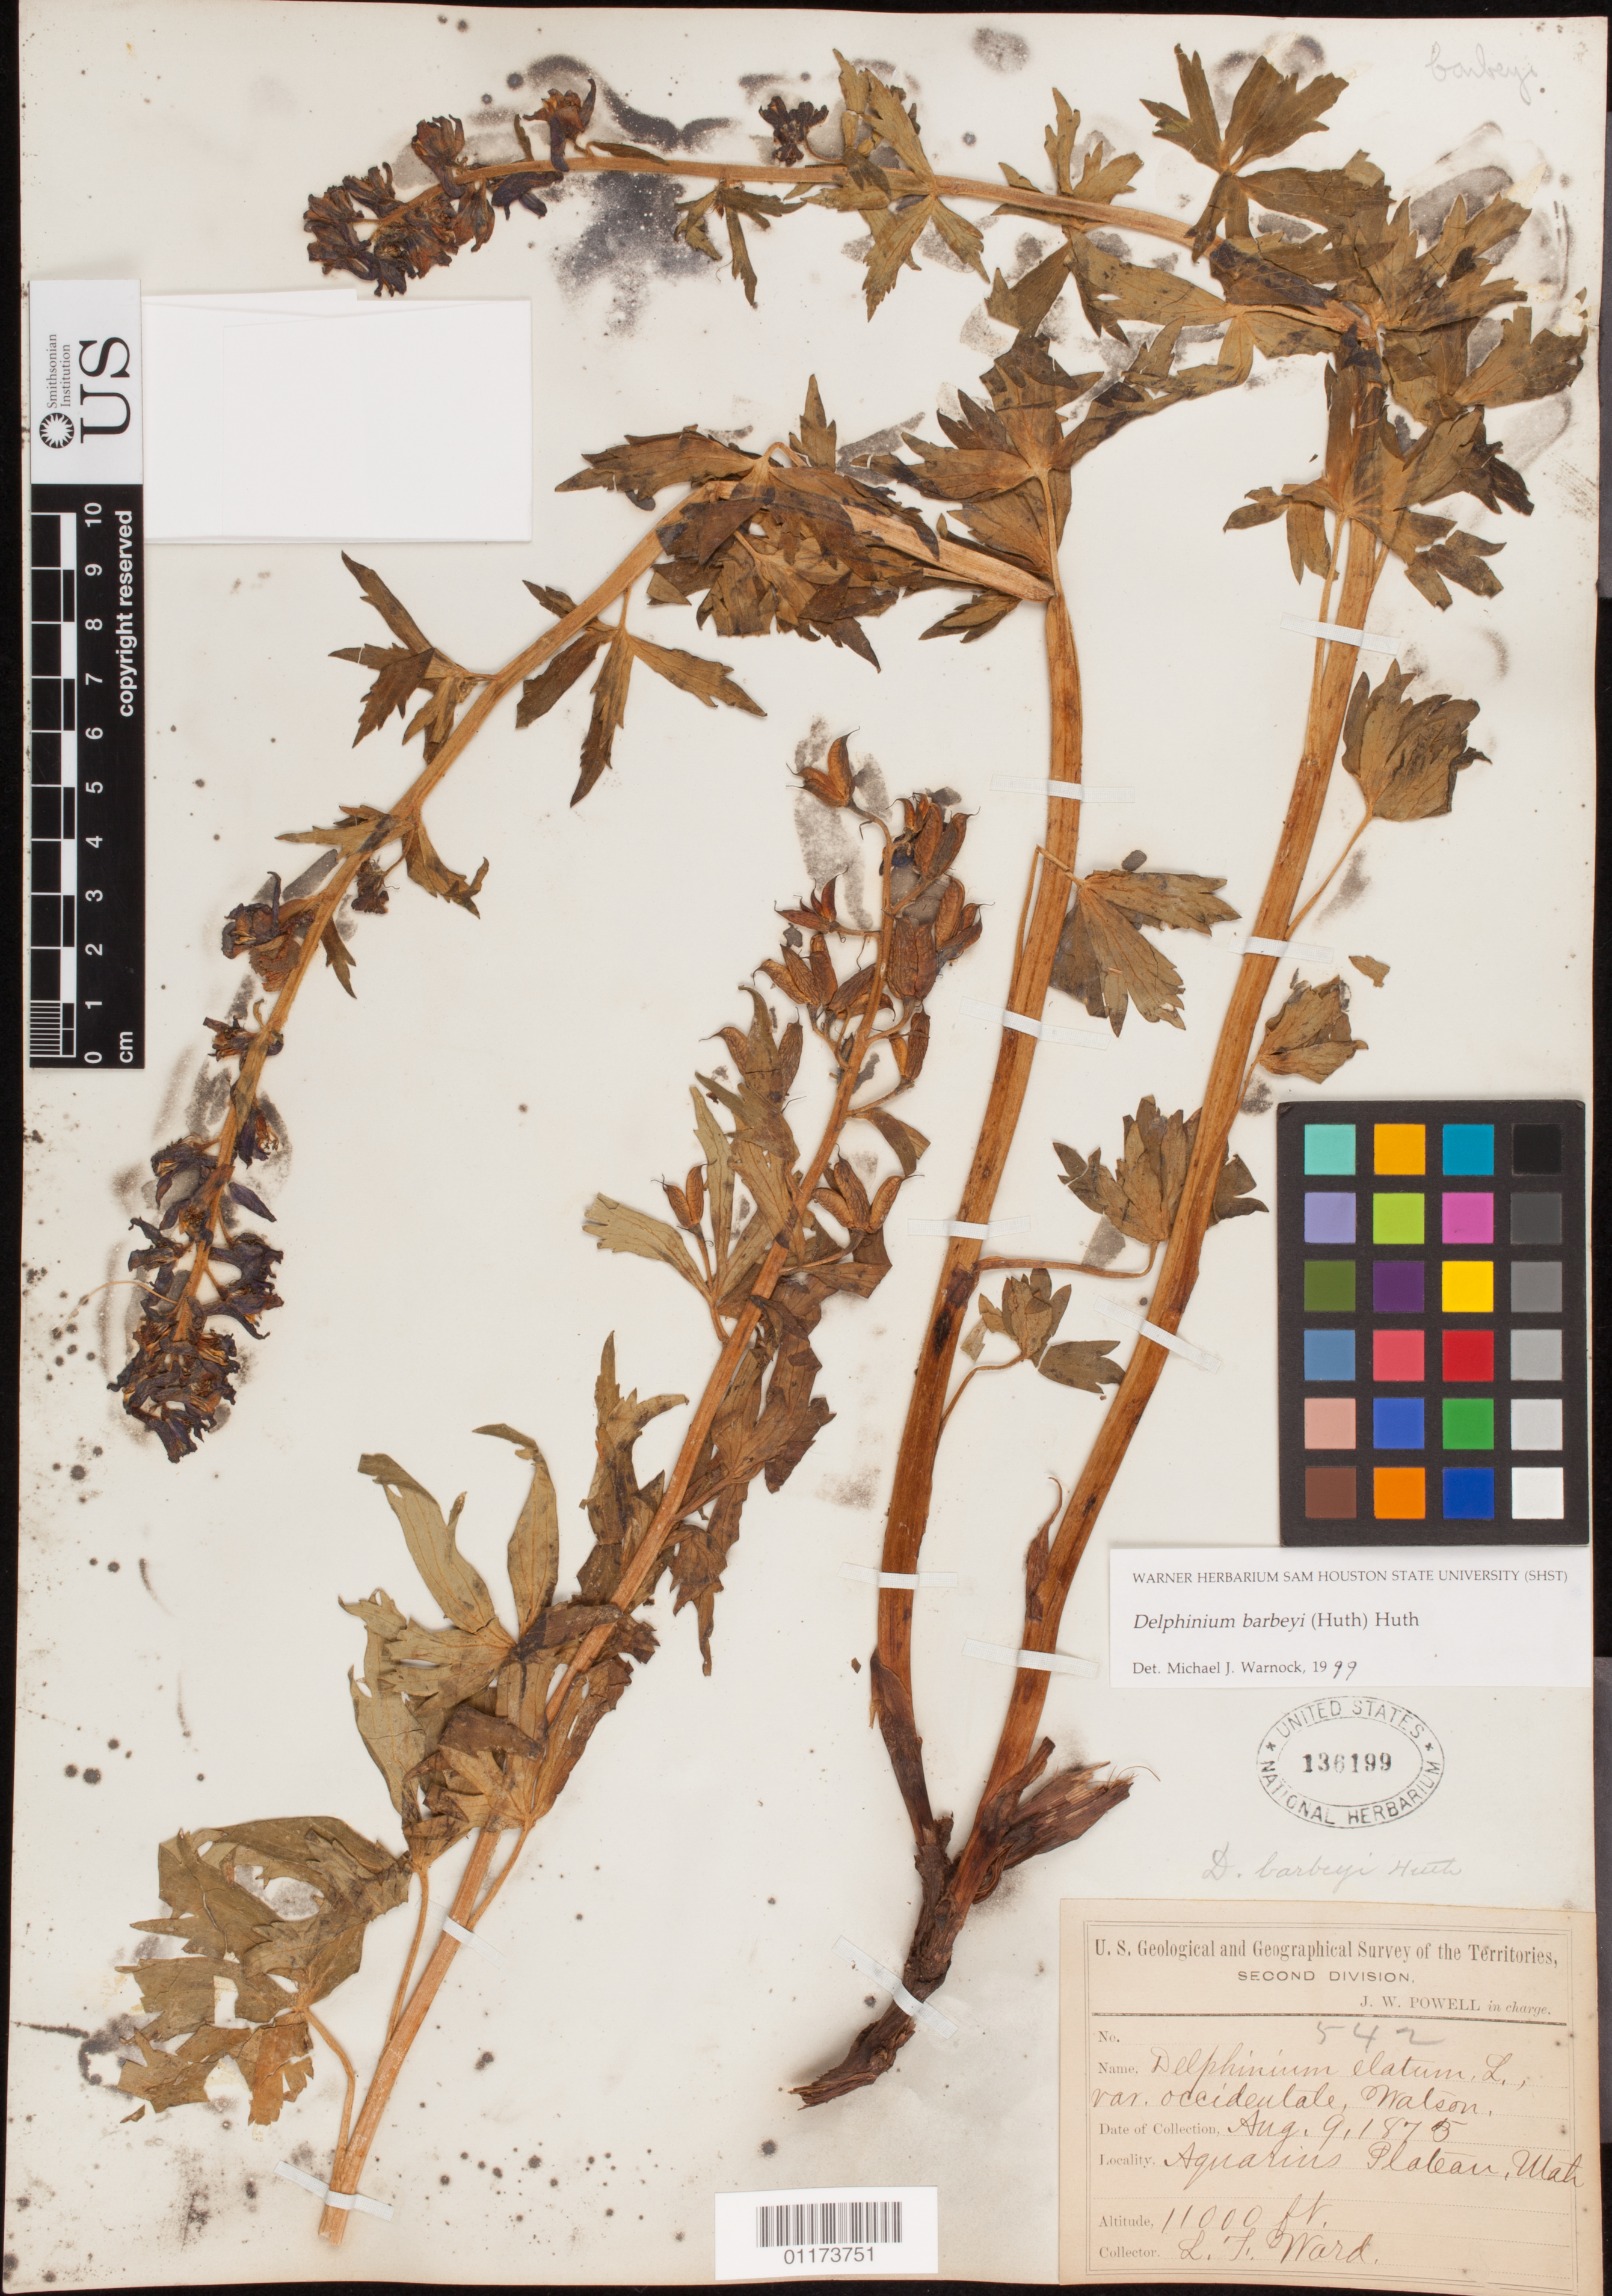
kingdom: Plantae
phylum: Tracheophyta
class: Magnoliopsida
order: Ranunculales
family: Ranunculaceae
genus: Delphinium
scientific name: Delphinium barbeyi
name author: (Huth) Huth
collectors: L. F. Ward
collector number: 542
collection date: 1875-08-09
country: United States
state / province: Utah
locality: Aquarius Plateau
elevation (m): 3353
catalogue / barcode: US 136199